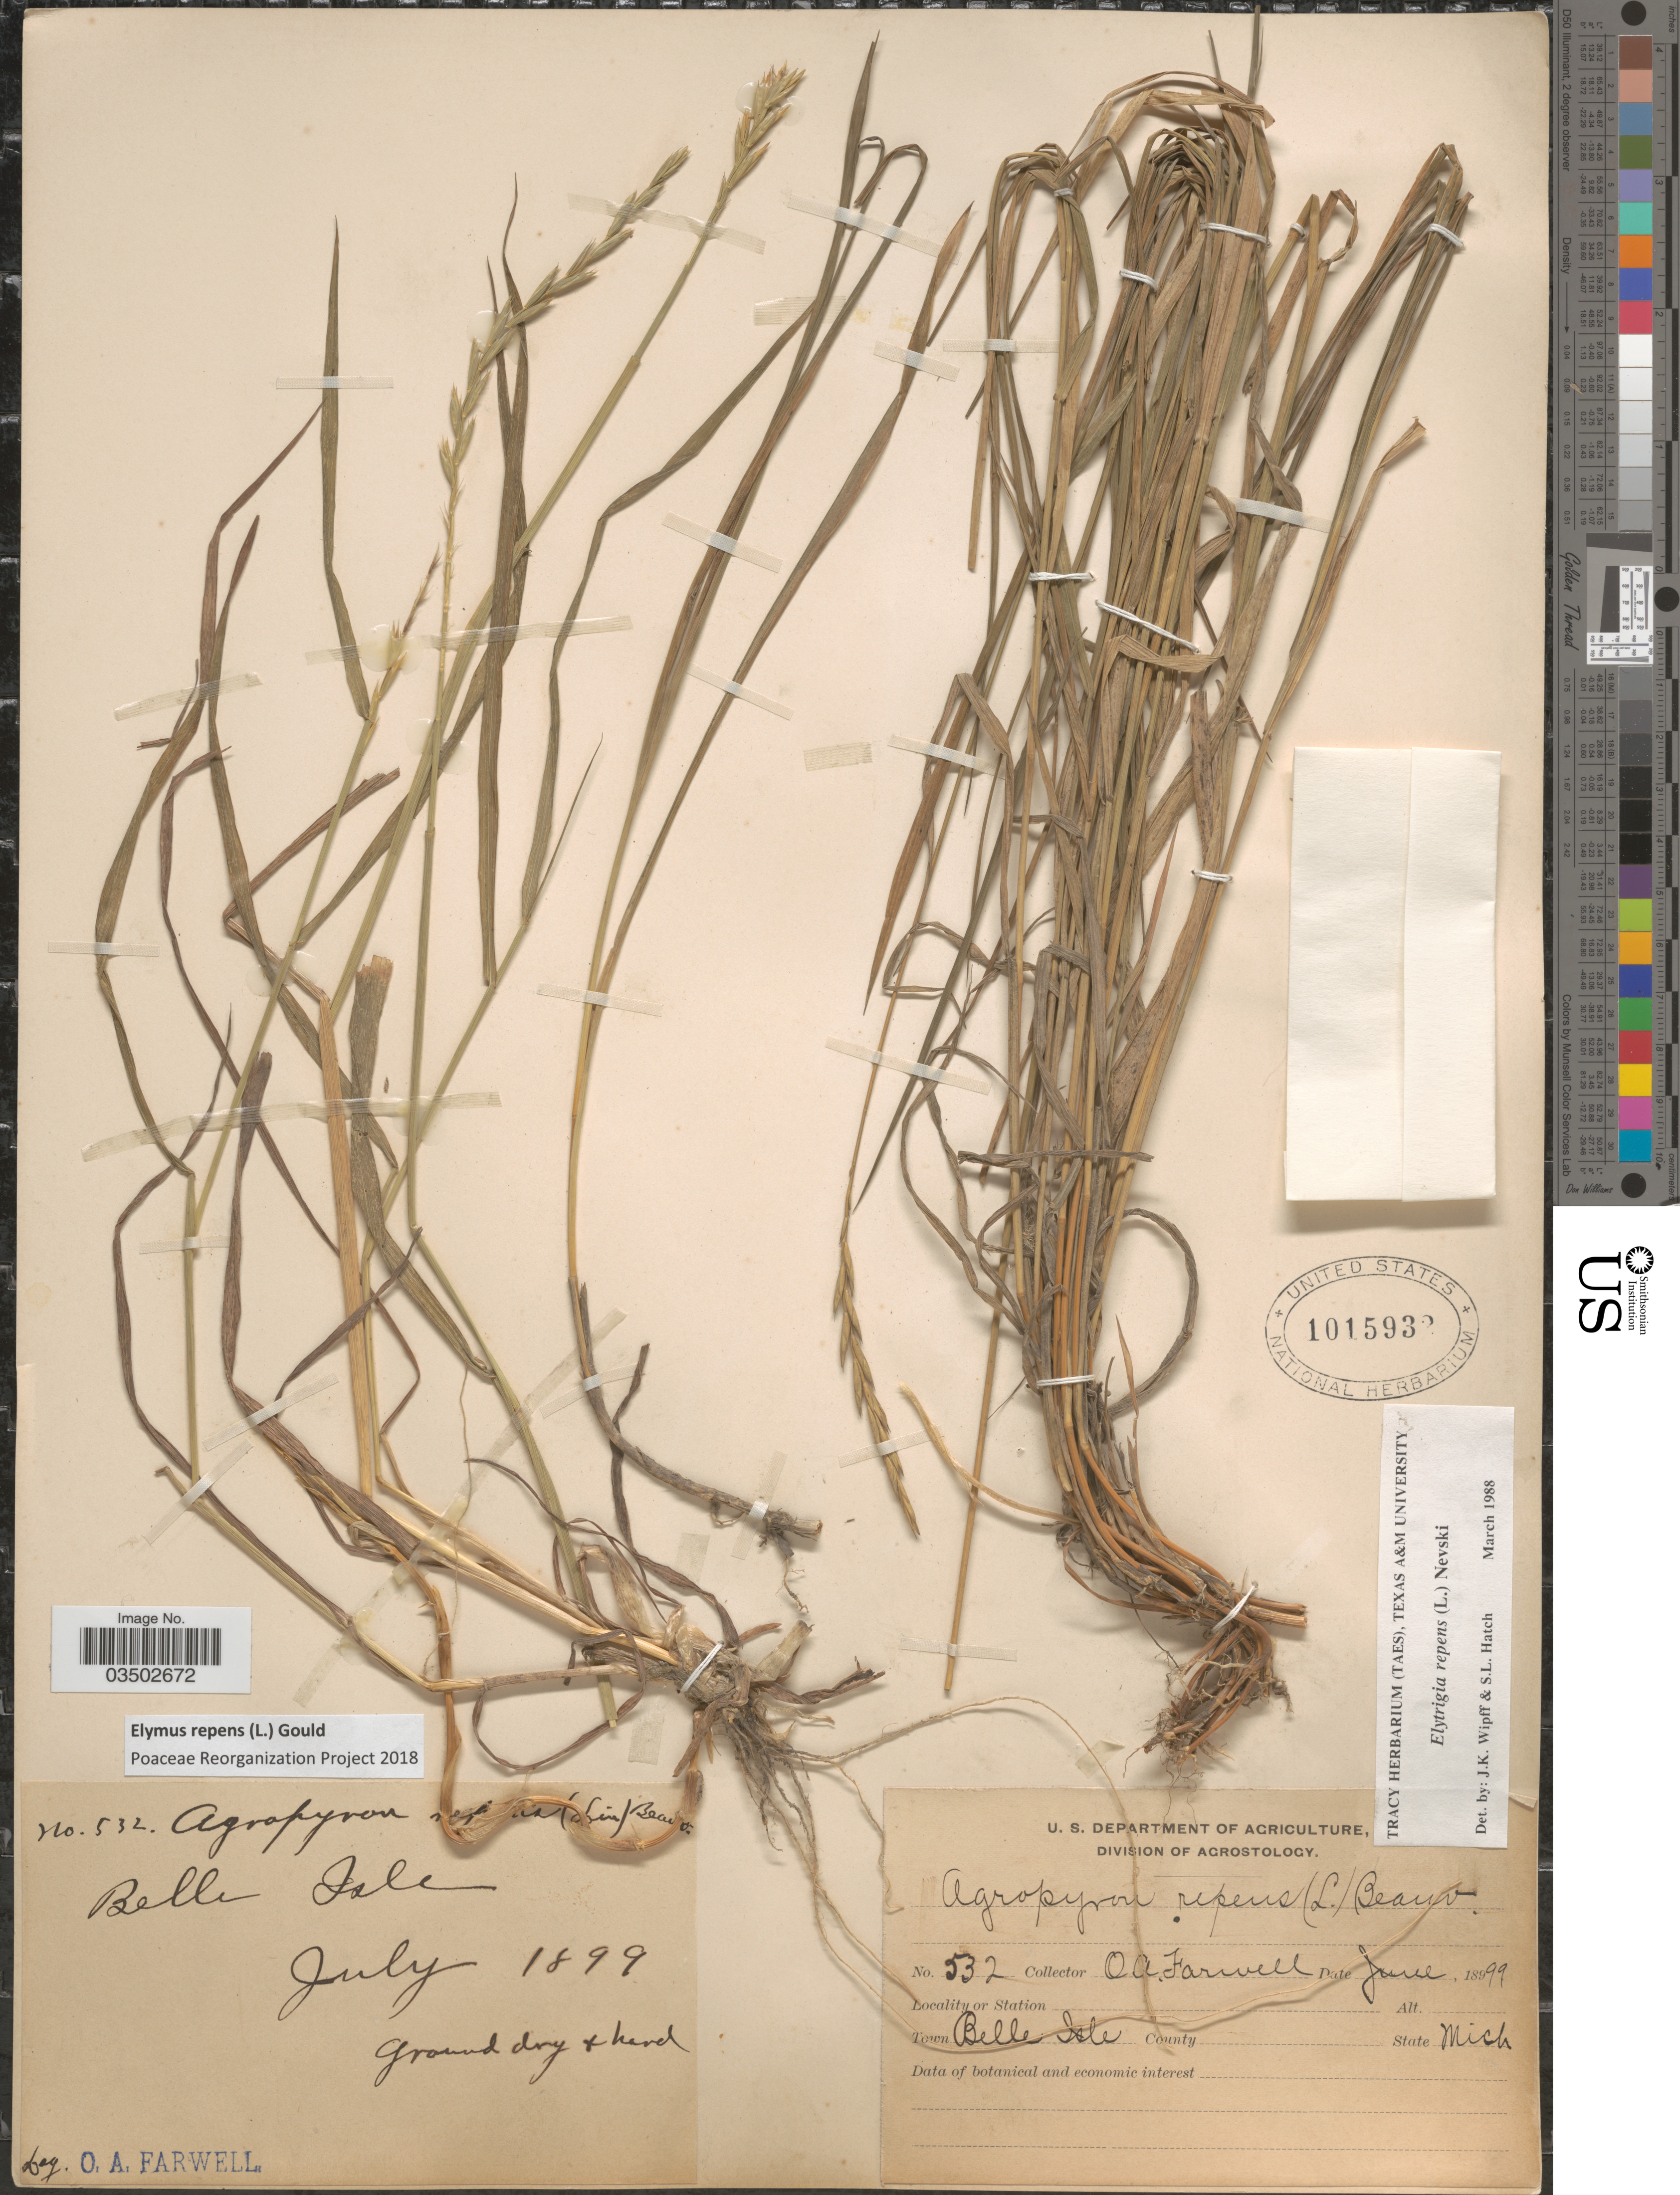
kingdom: Plantae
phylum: Tracheophyta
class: Liliopsida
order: Poales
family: Poaceae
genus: Elymus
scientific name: Elymus repens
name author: (L.) Gould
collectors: O. Farwell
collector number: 532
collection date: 1899-07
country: United States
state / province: Michigan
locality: Town Belle Isle.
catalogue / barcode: US 1015932